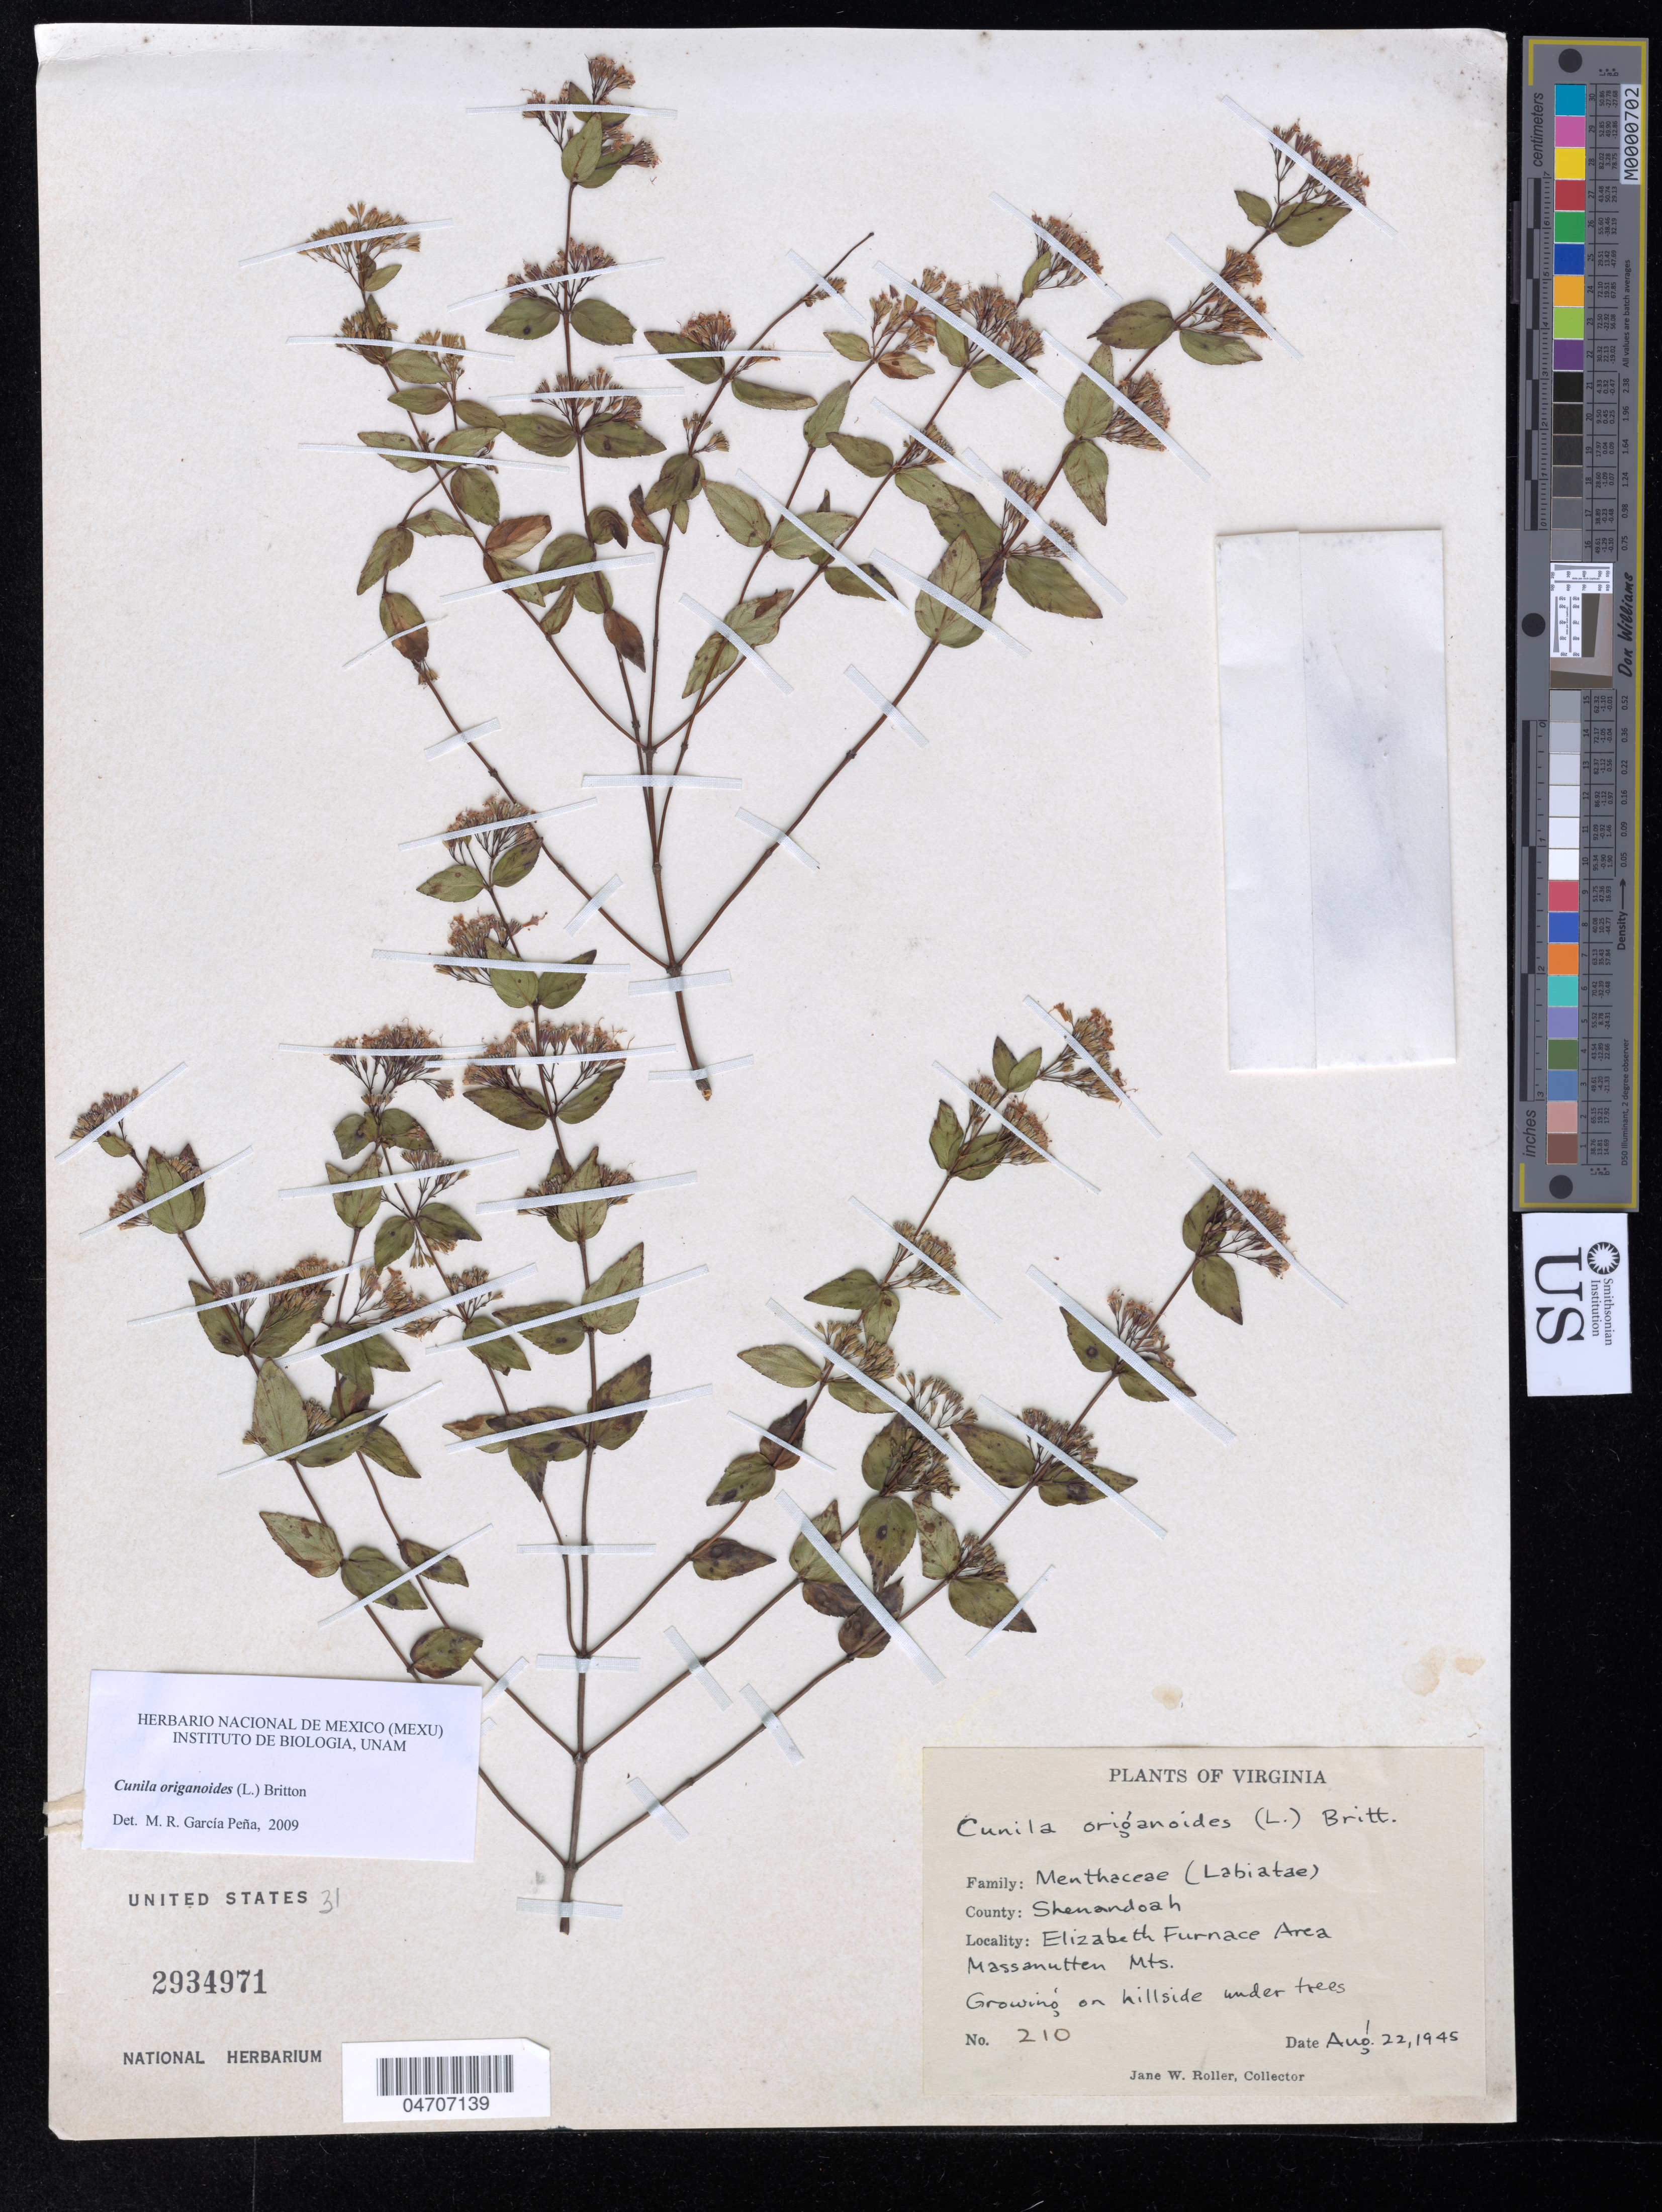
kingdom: Plantae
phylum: Tracheophyta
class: Magnoliopsida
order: Lamiales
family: Lamiaceae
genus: Cunila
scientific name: Cunila origanoides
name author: (L.) Britton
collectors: J. W. Roller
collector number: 210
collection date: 1945-08-22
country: United States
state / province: Virginia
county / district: Shenandoah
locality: County: Shenandoah. Elizabeth Furnace Area Massanutten Mts.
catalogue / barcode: US 2934971